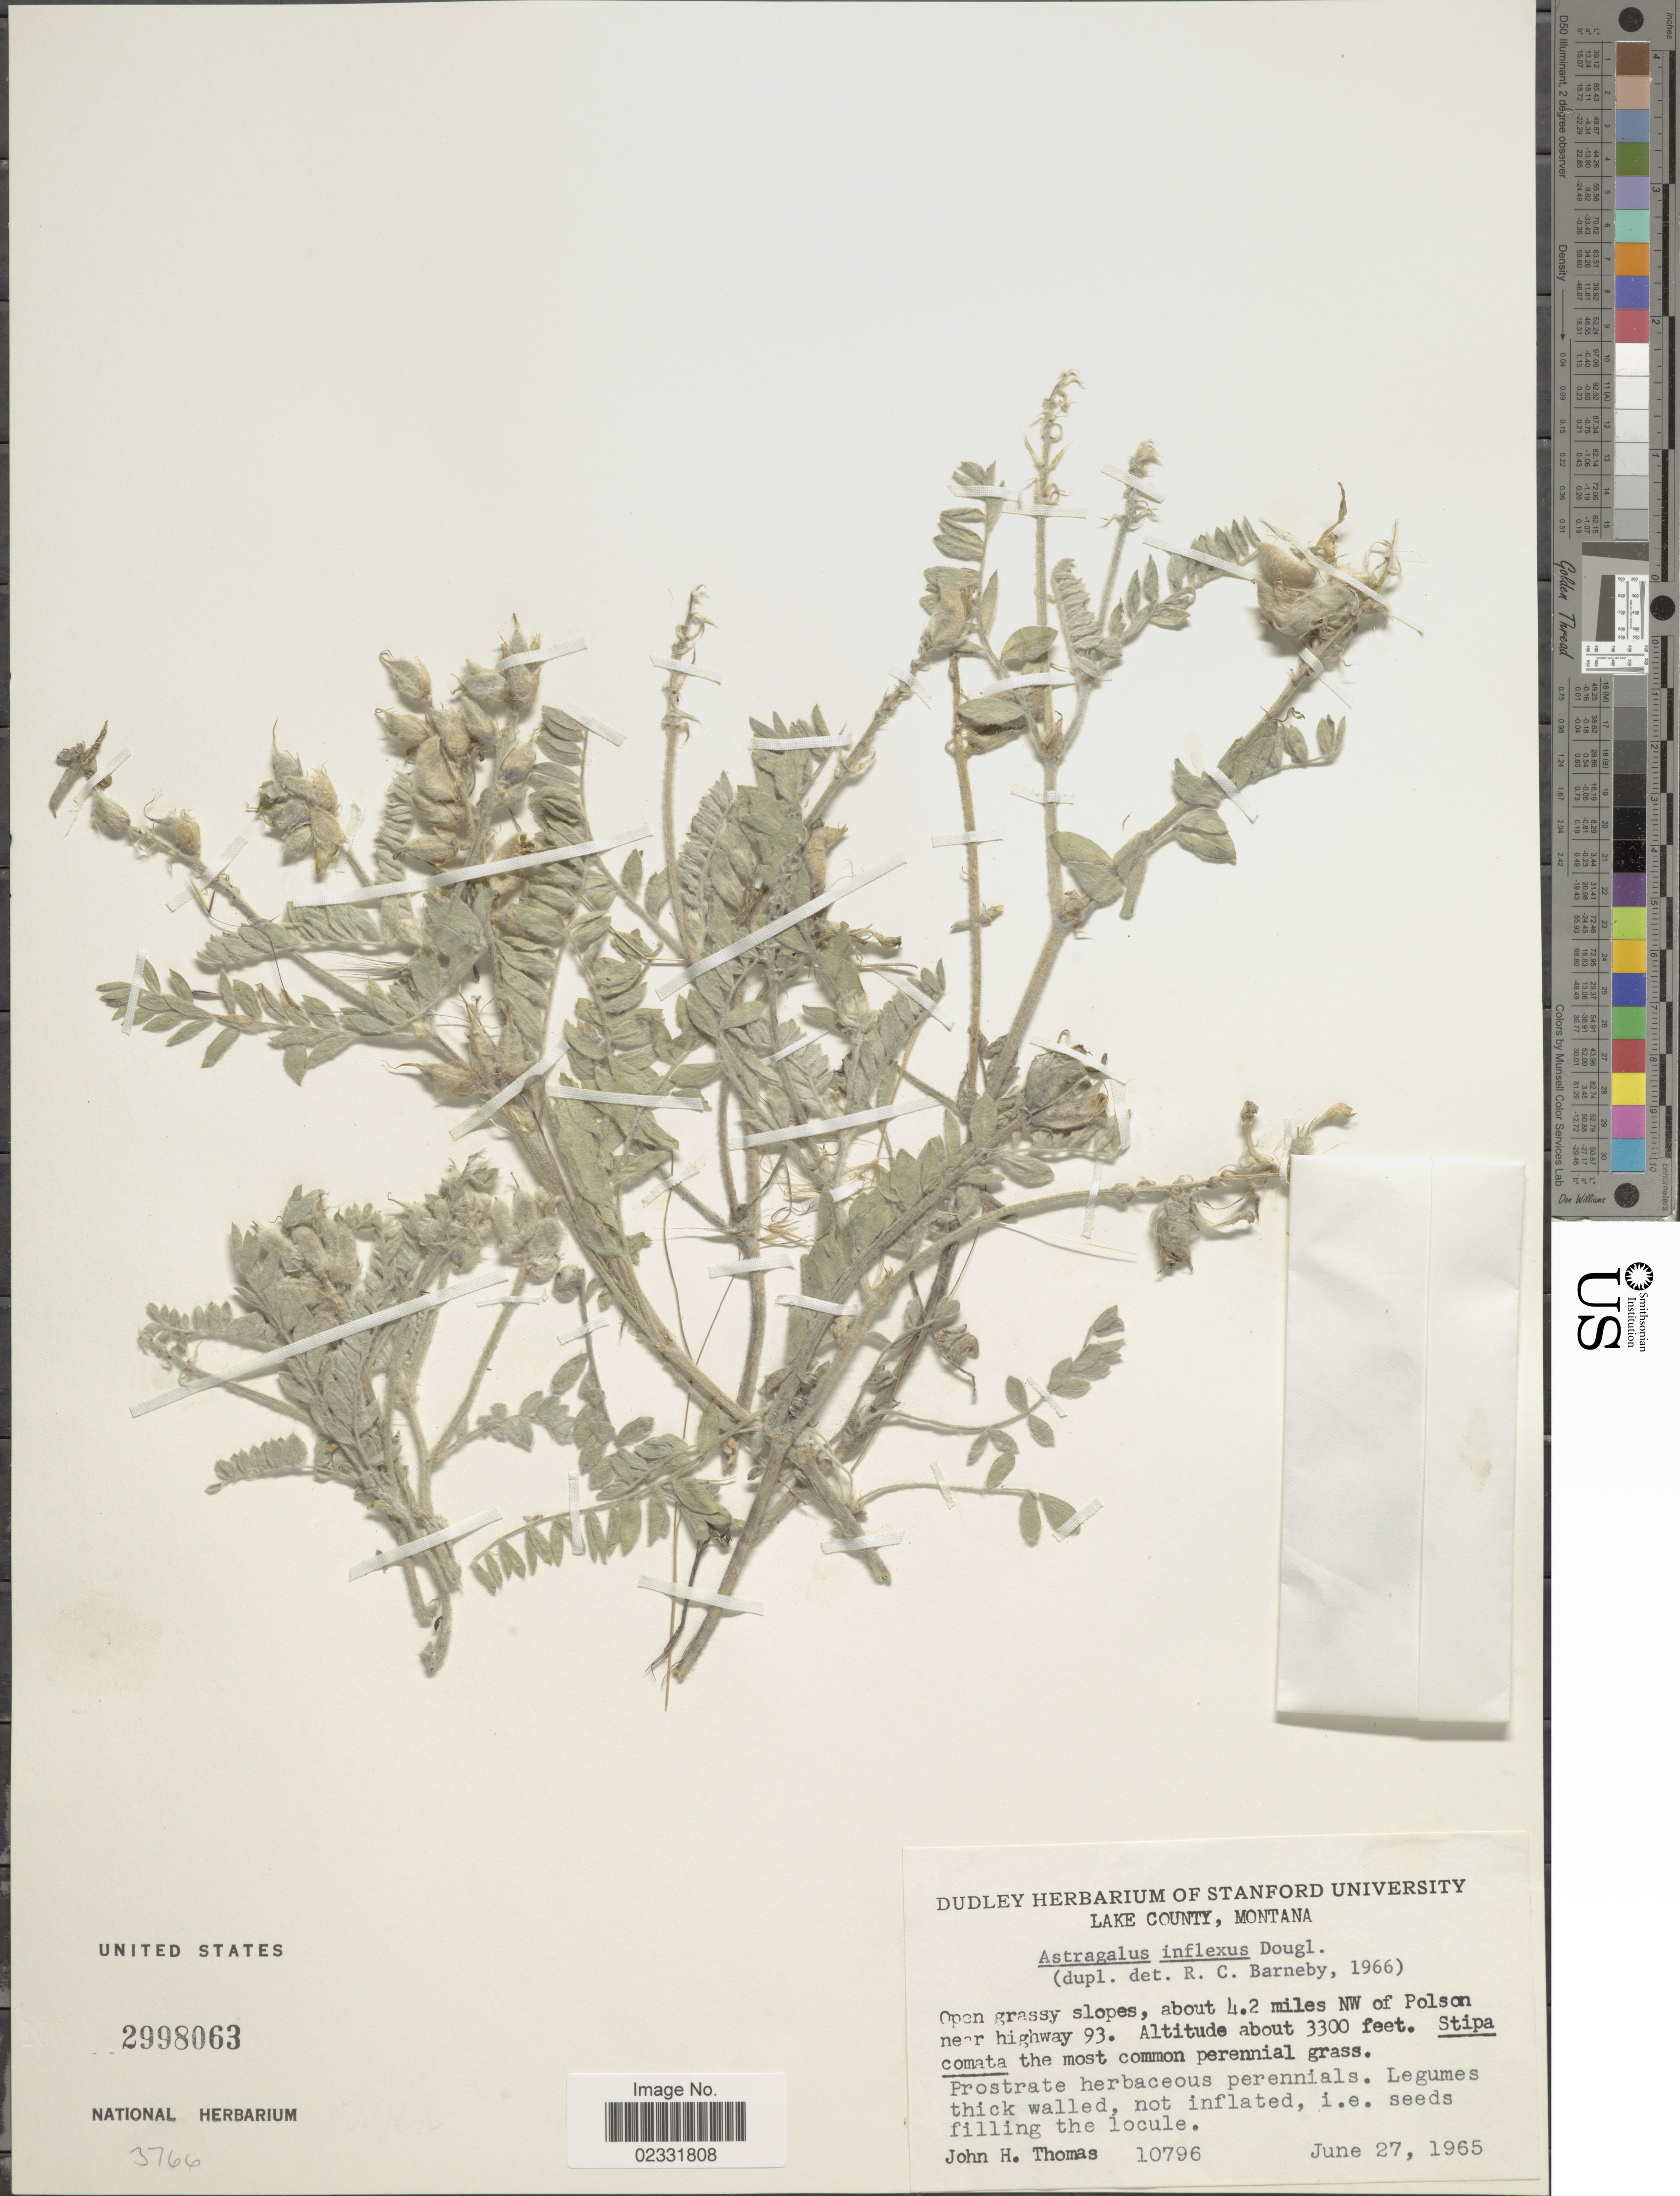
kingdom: Plantae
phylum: Tracheophyta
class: Magnoliopsida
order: Fabales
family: Fabaceae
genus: Astragalus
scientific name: Astragalus inflexus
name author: Douglas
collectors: J. H. Thomas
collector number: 10796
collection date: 1965-06-27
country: United States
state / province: Montana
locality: Lake County, open grassy slopes, about 4.2 miles NW of Polson near highway 93.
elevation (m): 1006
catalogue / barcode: US 2998063